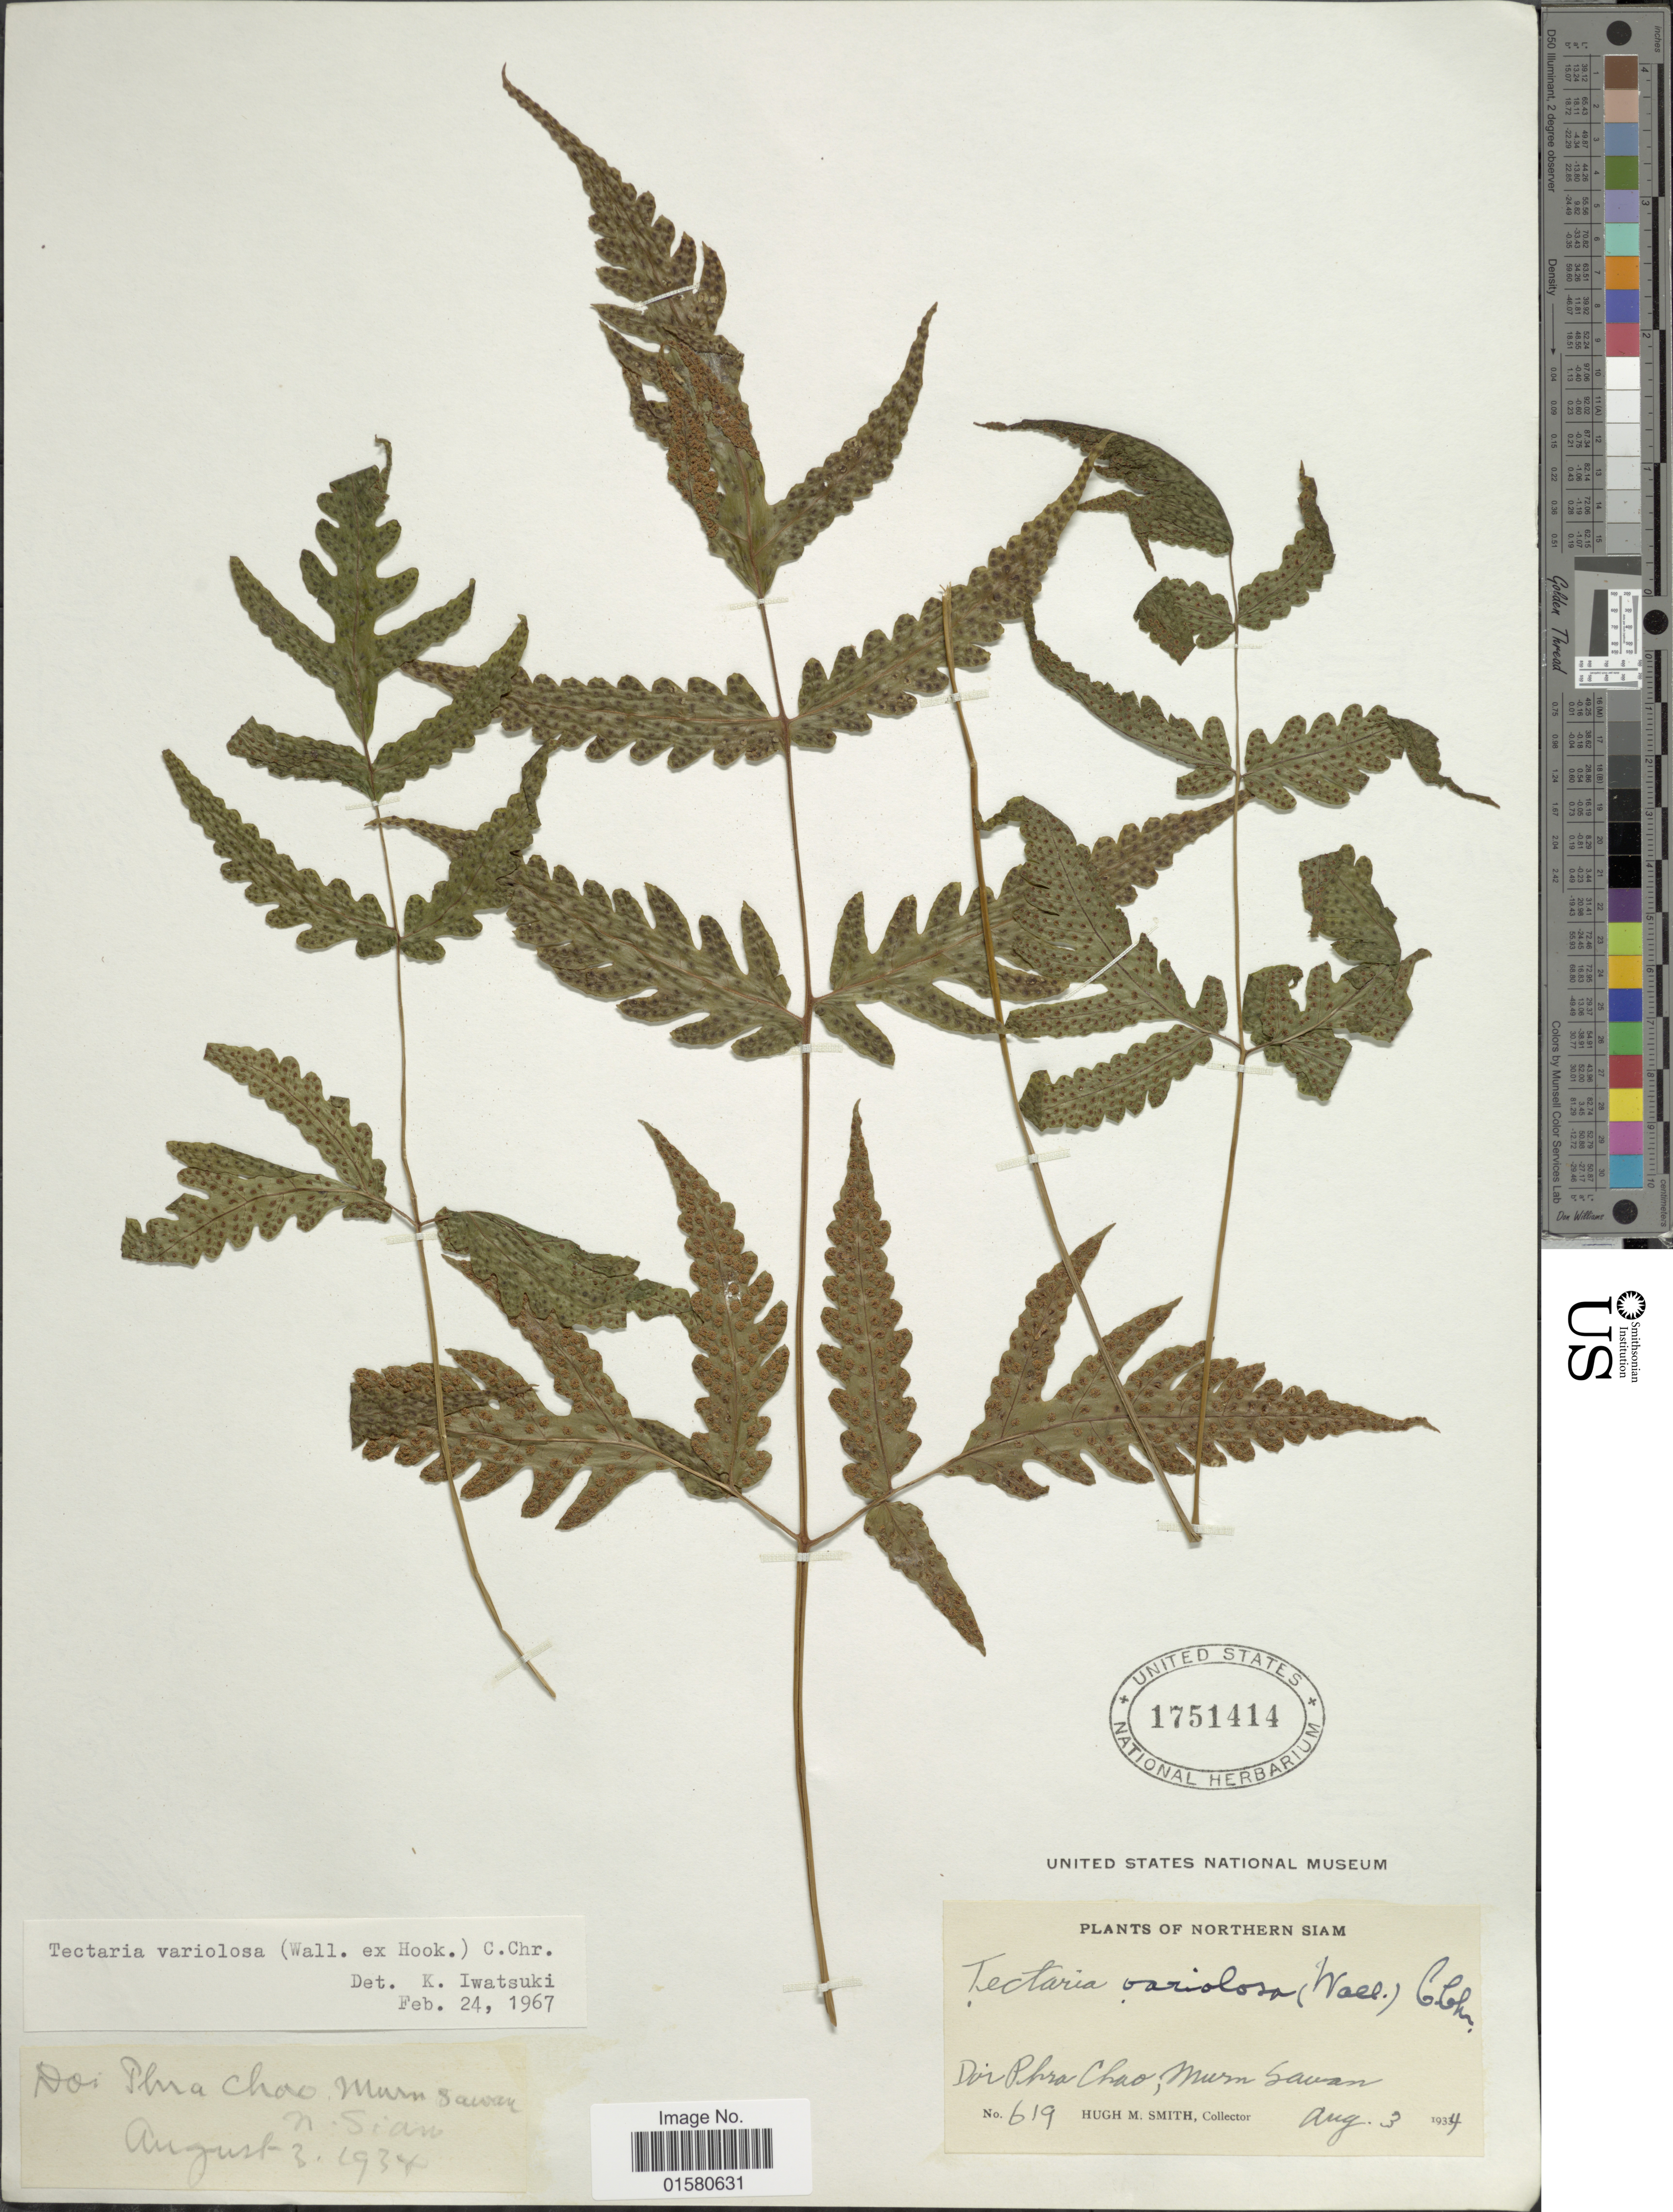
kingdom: Plantae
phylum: Tracheophyta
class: Polypodiopsida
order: Polypodiales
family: Tectariaceae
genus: Tectaria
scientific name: Tectaria variolosa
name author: (Wall. ex Hook.) C. Chr.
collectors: H. M. Smith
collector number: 619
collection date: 1934-08-03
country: Thailand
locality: Northern Siam. Doi Phra Chao, Murn Sawan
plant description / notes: Corrected "Murn Savan" to Murn Sawan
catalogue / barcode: US 1751414